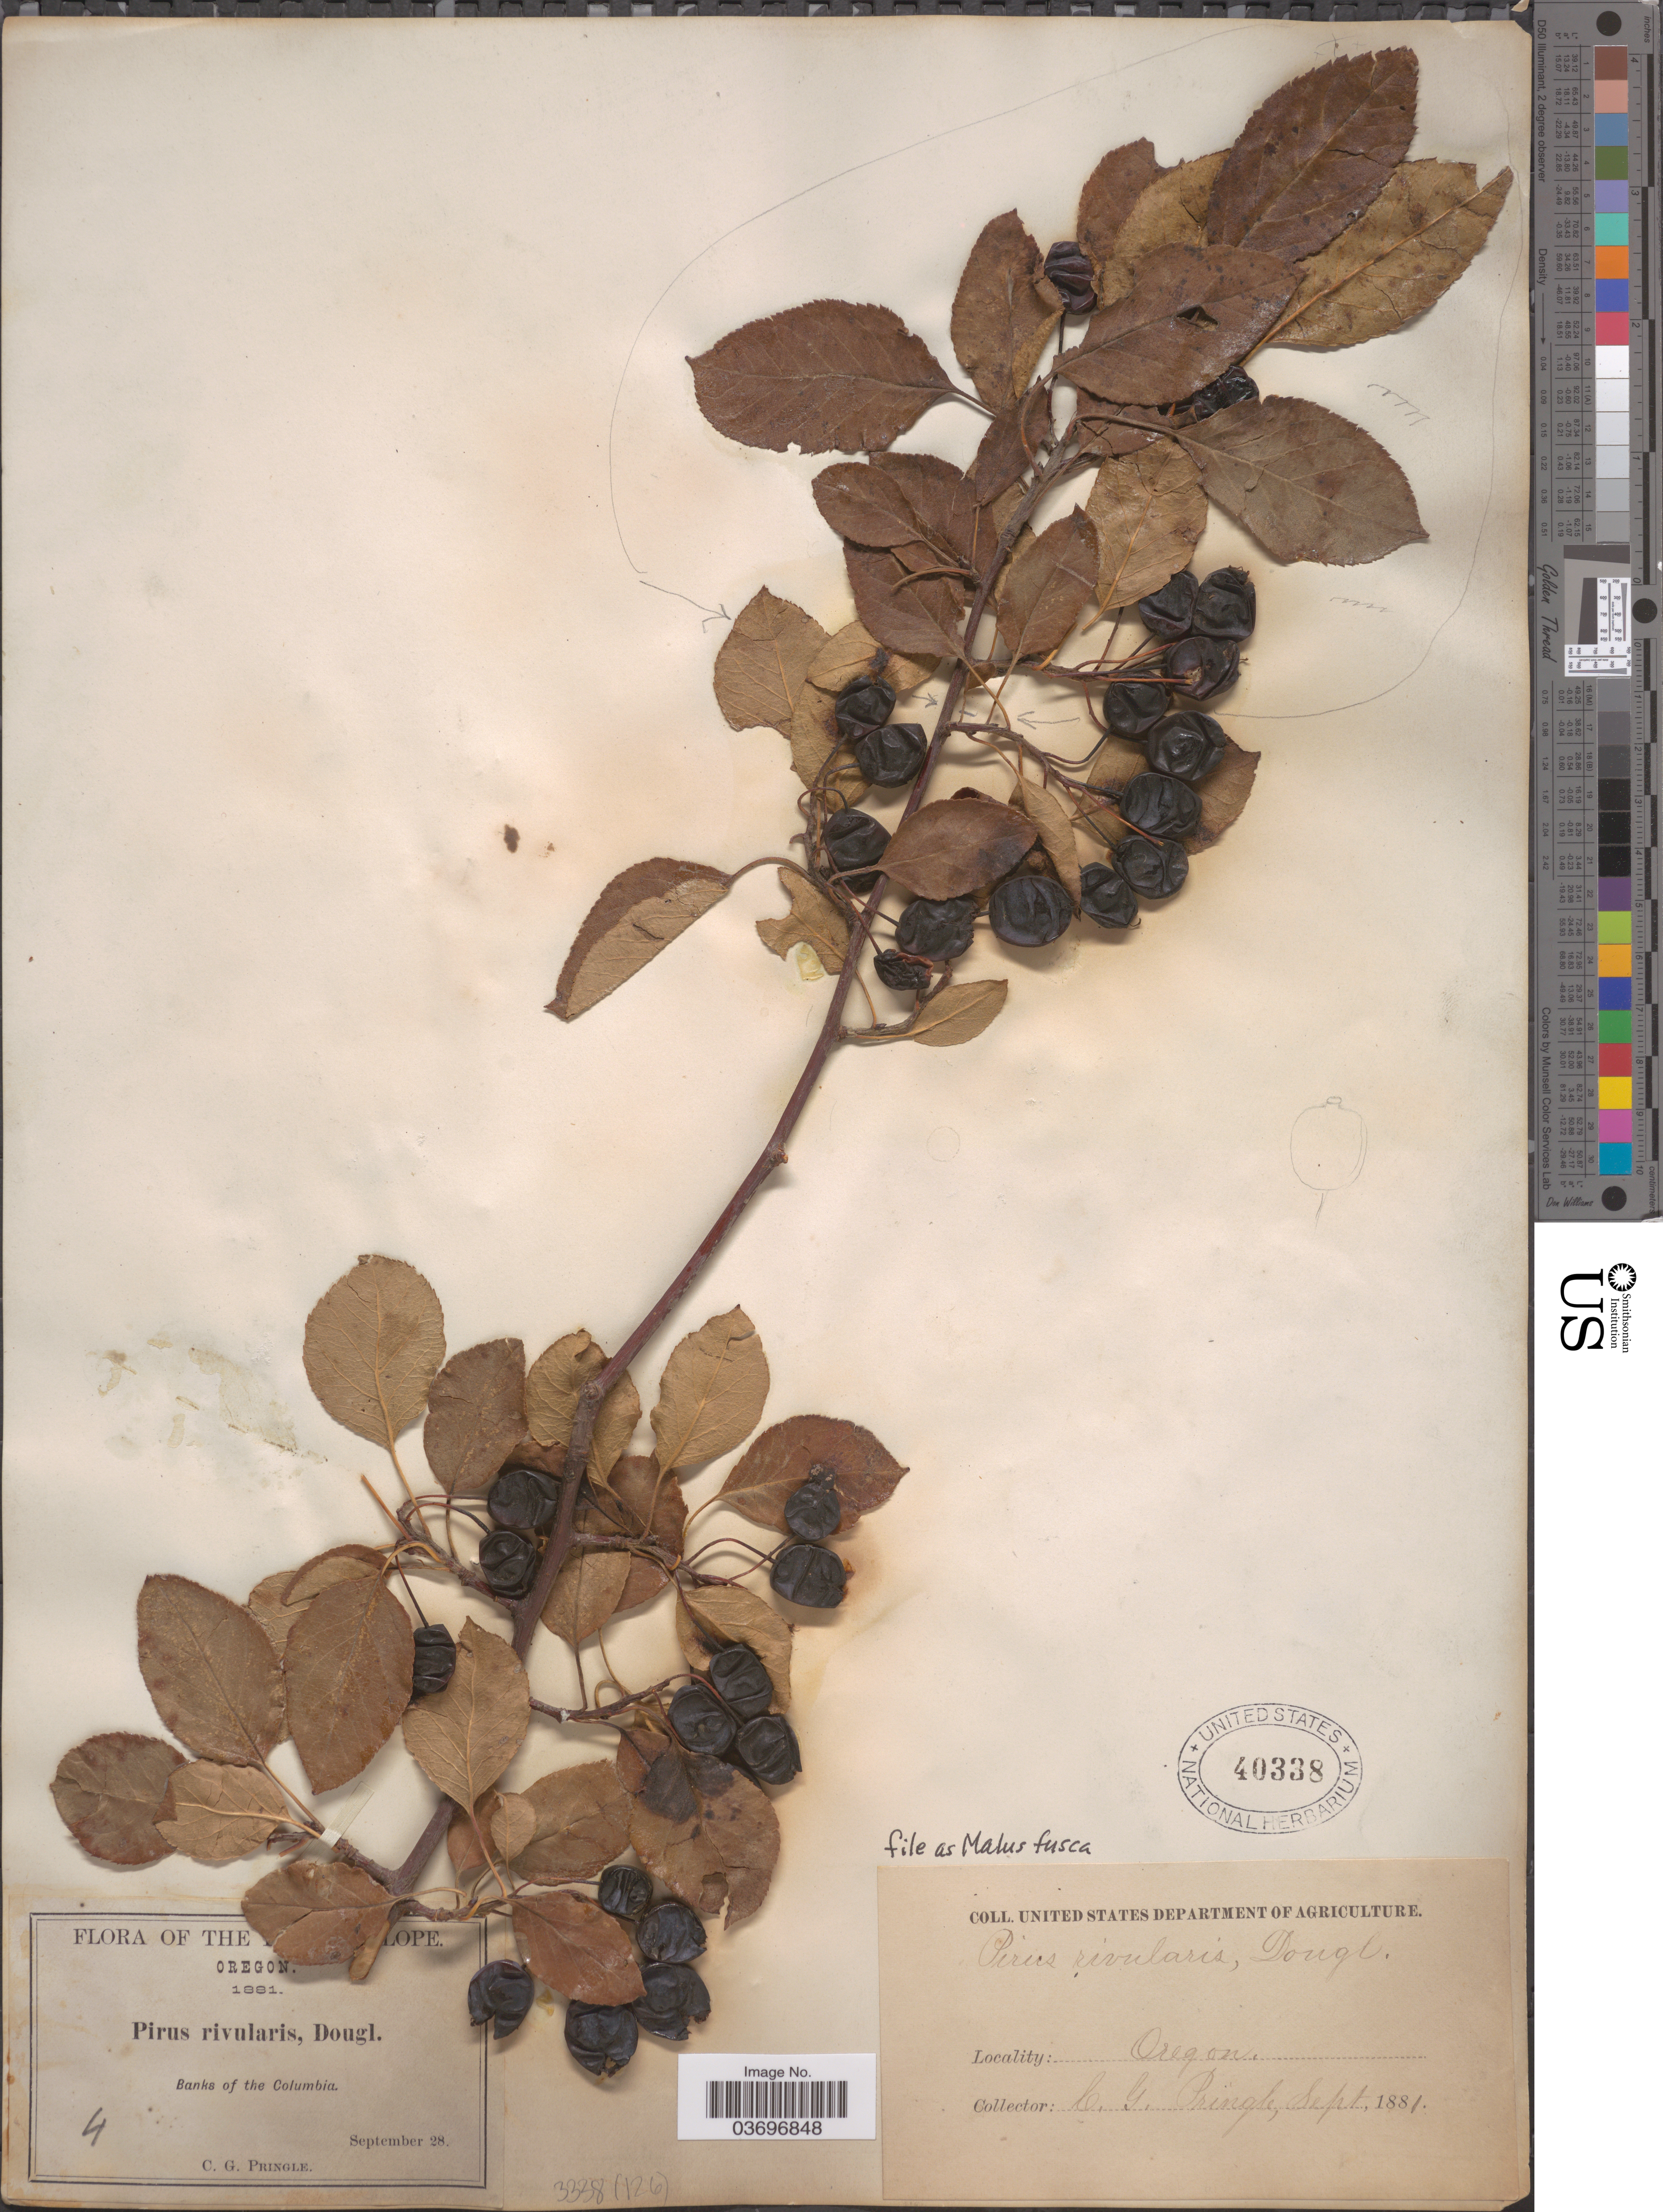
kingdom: Plantae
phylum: Tracheophyta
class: Magnoliopsida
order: Rosales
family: Rosaceae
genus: Malus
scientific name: Malus fusca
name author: (Raf.) C.K. Schneid.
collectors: C. G. Pringle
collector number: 4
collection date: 1881-09-28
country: United States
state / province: Oregon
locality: The [illegible text] lope. Banks of the Columbia.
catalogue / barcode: US 40338